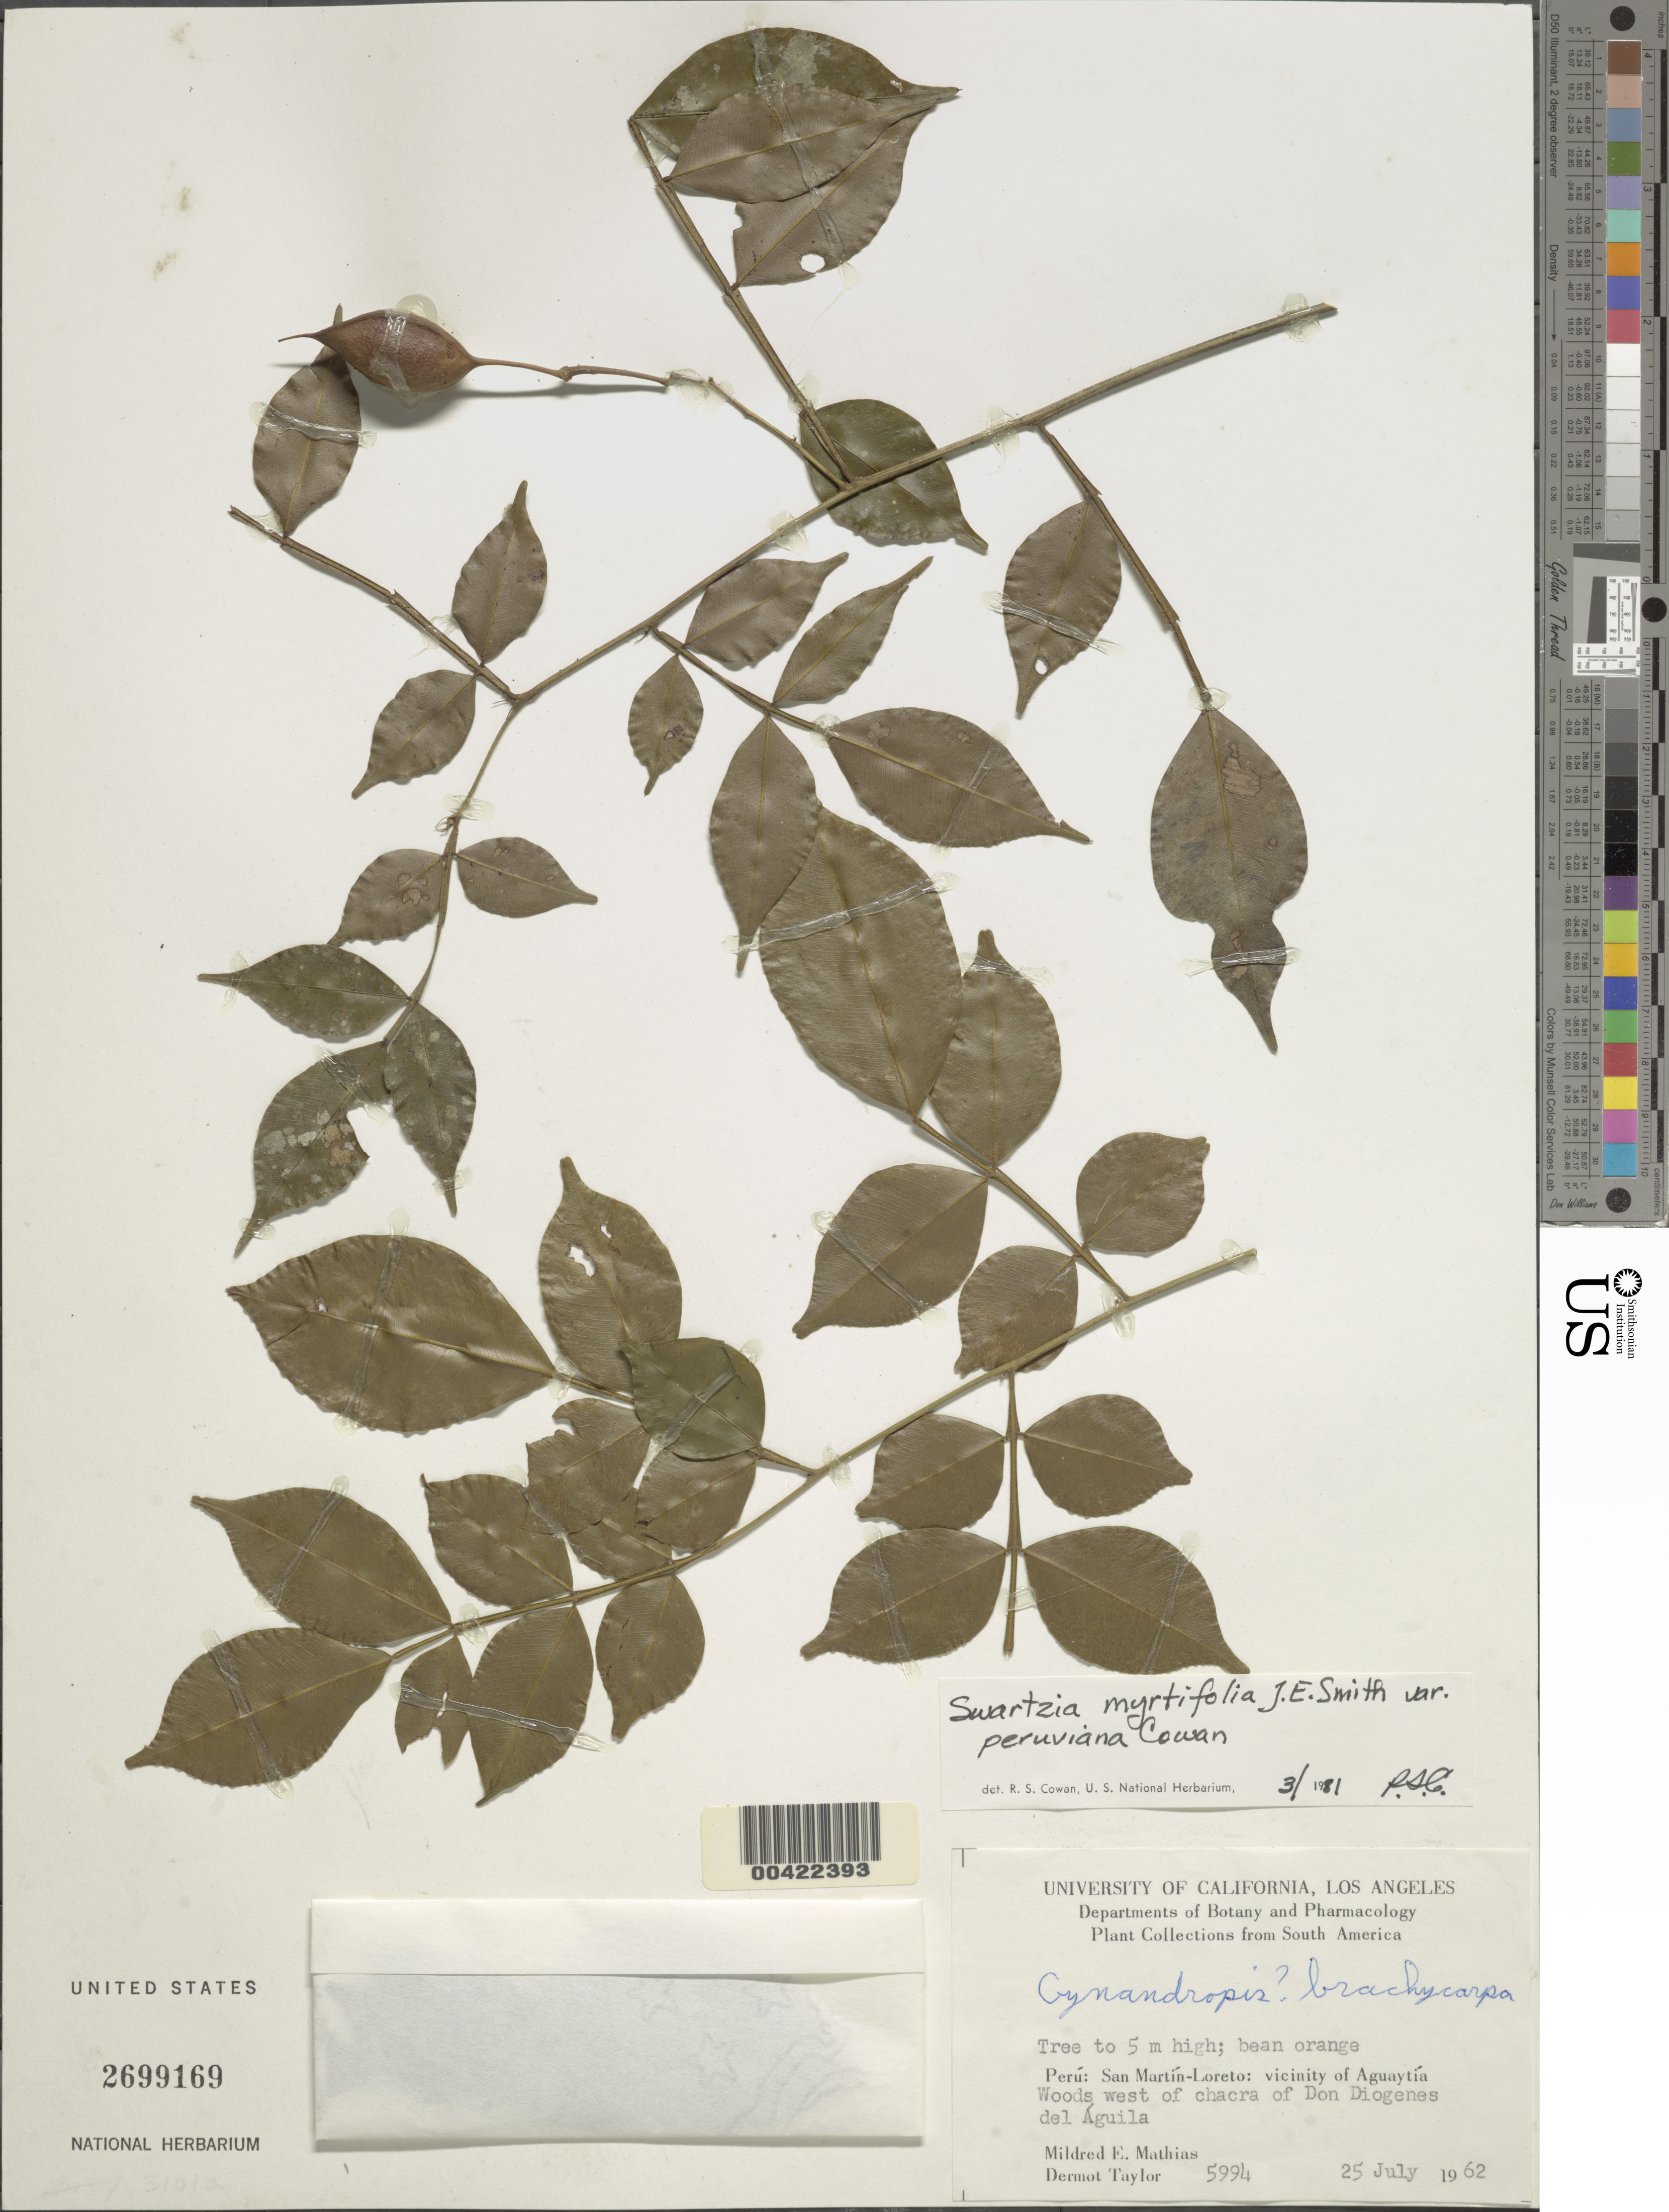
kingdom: Plantae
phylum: Tracheophyta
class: Magnoliopsida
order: Fabales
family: Fabaceae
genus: Swartzia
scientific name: Swartzia simplex var. grandiflora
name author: (Raddi) R.S. Cowan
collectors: M. Mathais & D. Taylor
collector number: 5994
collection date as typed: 25 Jul 1962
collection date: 1962-07-25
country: Peru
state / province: Ucayali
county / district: Padre Abad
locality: Don diogenes del aguilla, w of chacra, vicinity of aguaytia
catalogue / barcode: US 2699169